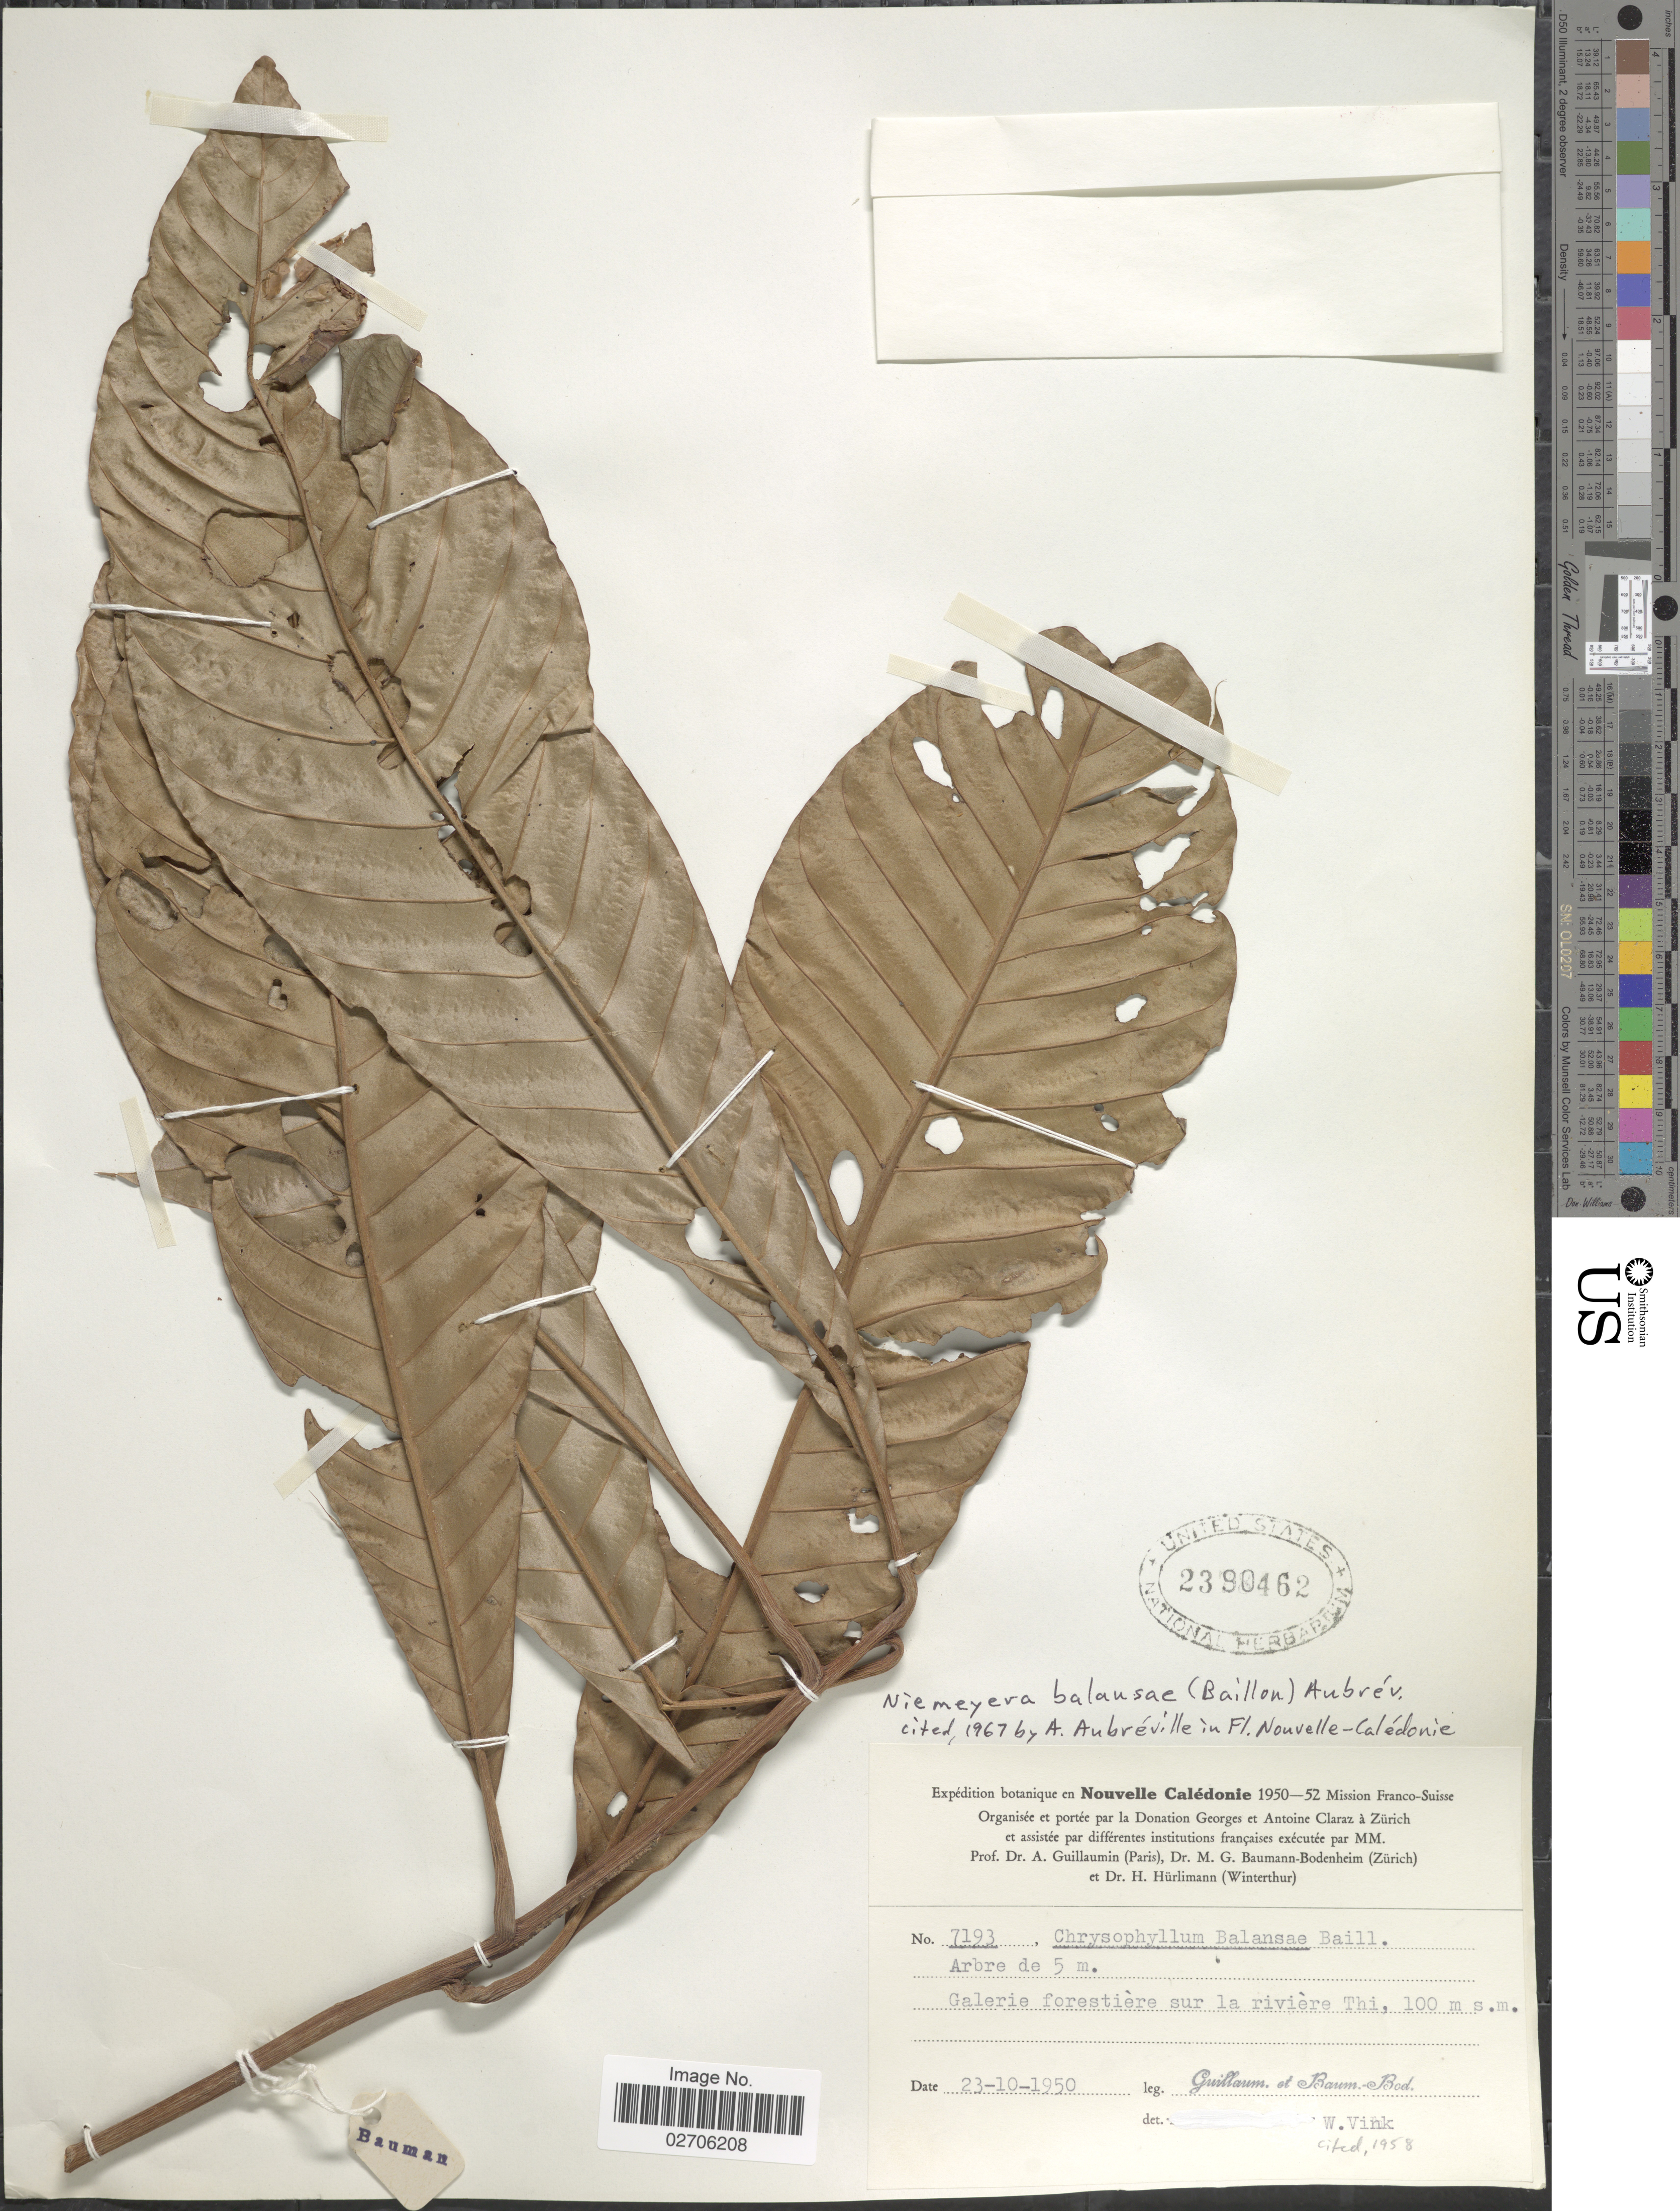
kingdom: Plantae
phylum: Tracheophyta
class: Magnoliopsida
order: Ericales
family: Sapotaceae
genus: Niemeyera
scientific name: Niemeyera balansae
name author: (Baill.) Aubrév.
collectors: A. Guillaumin & M. G. Baumann-Bodenheim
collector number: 7193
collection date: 1950-10-23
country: New Caledonia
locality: Galerie forestiere sur la riviere Thi.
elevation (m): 100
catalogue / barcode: US 2390462